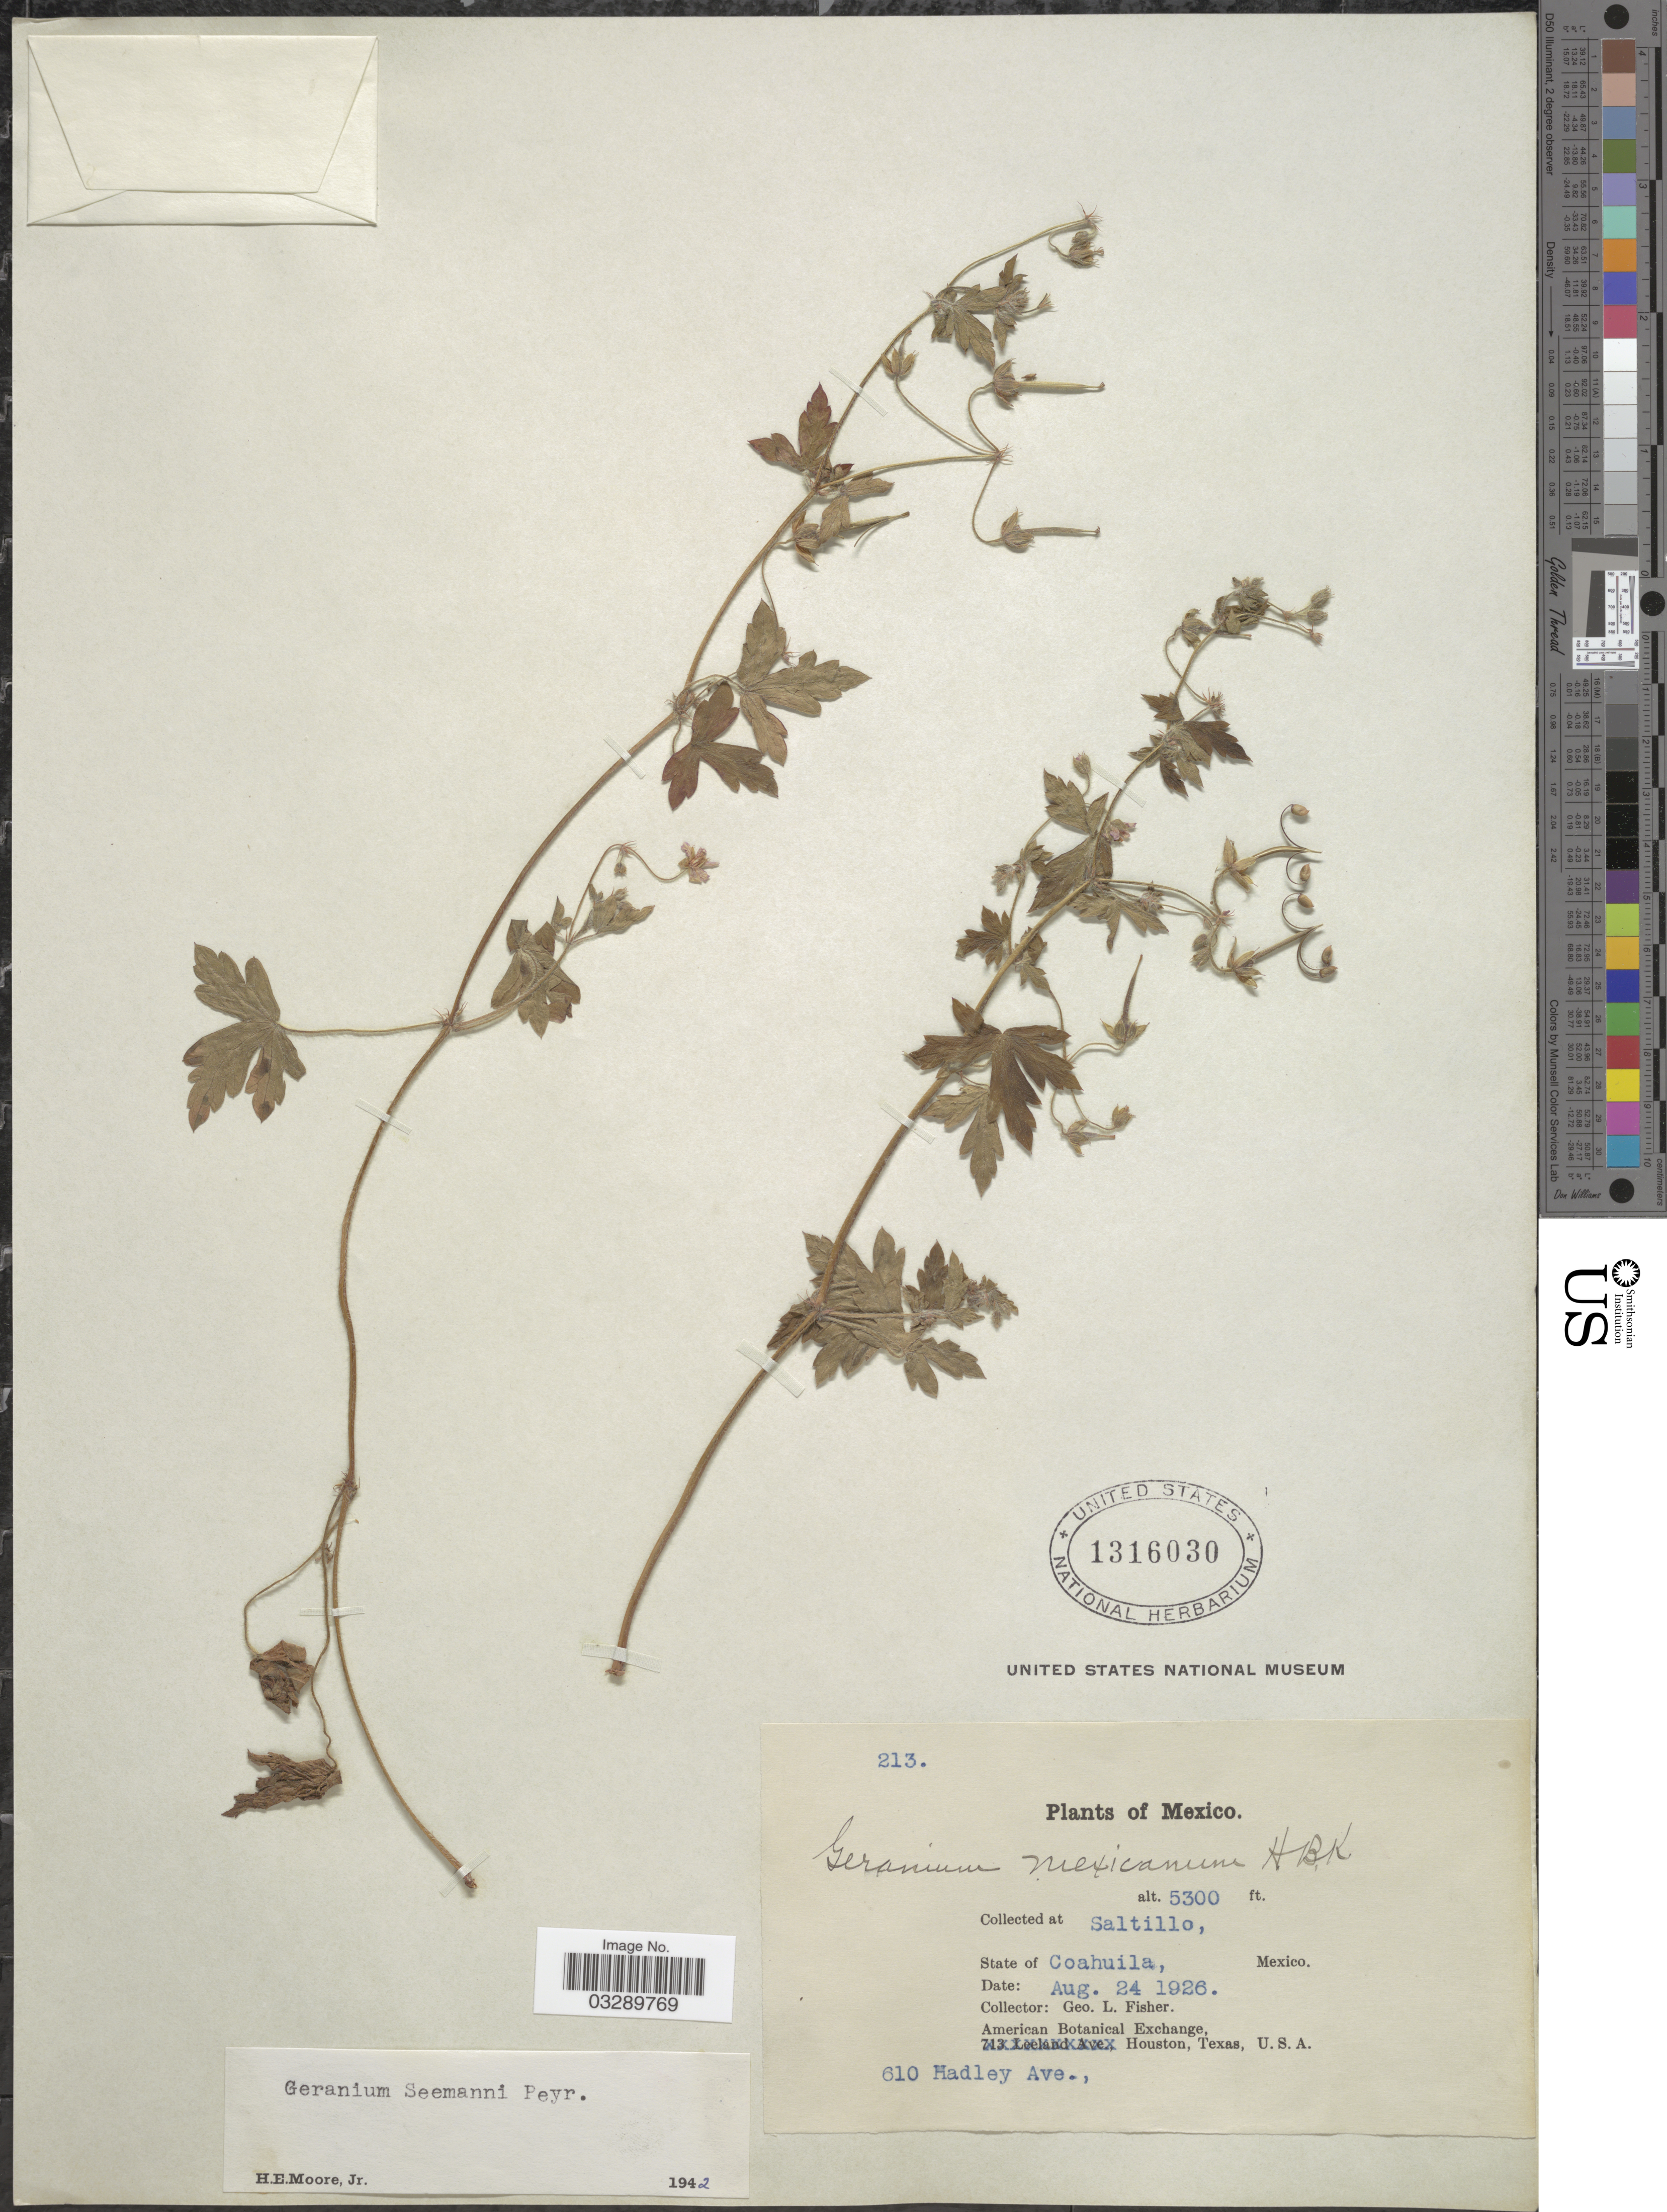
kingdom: Plantae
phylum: Tracheophyta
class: Magnoliopsida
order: Geraniales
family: Geraniaceae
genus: Geranium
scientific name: Geranium seemannii subsp. seemannii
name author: Peyr.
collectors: G. L. Fisher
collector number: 213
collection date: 1926-08-24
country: Mexico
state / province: Coahuila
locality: Saltillo.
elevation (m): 1615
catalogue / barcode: US 1316030